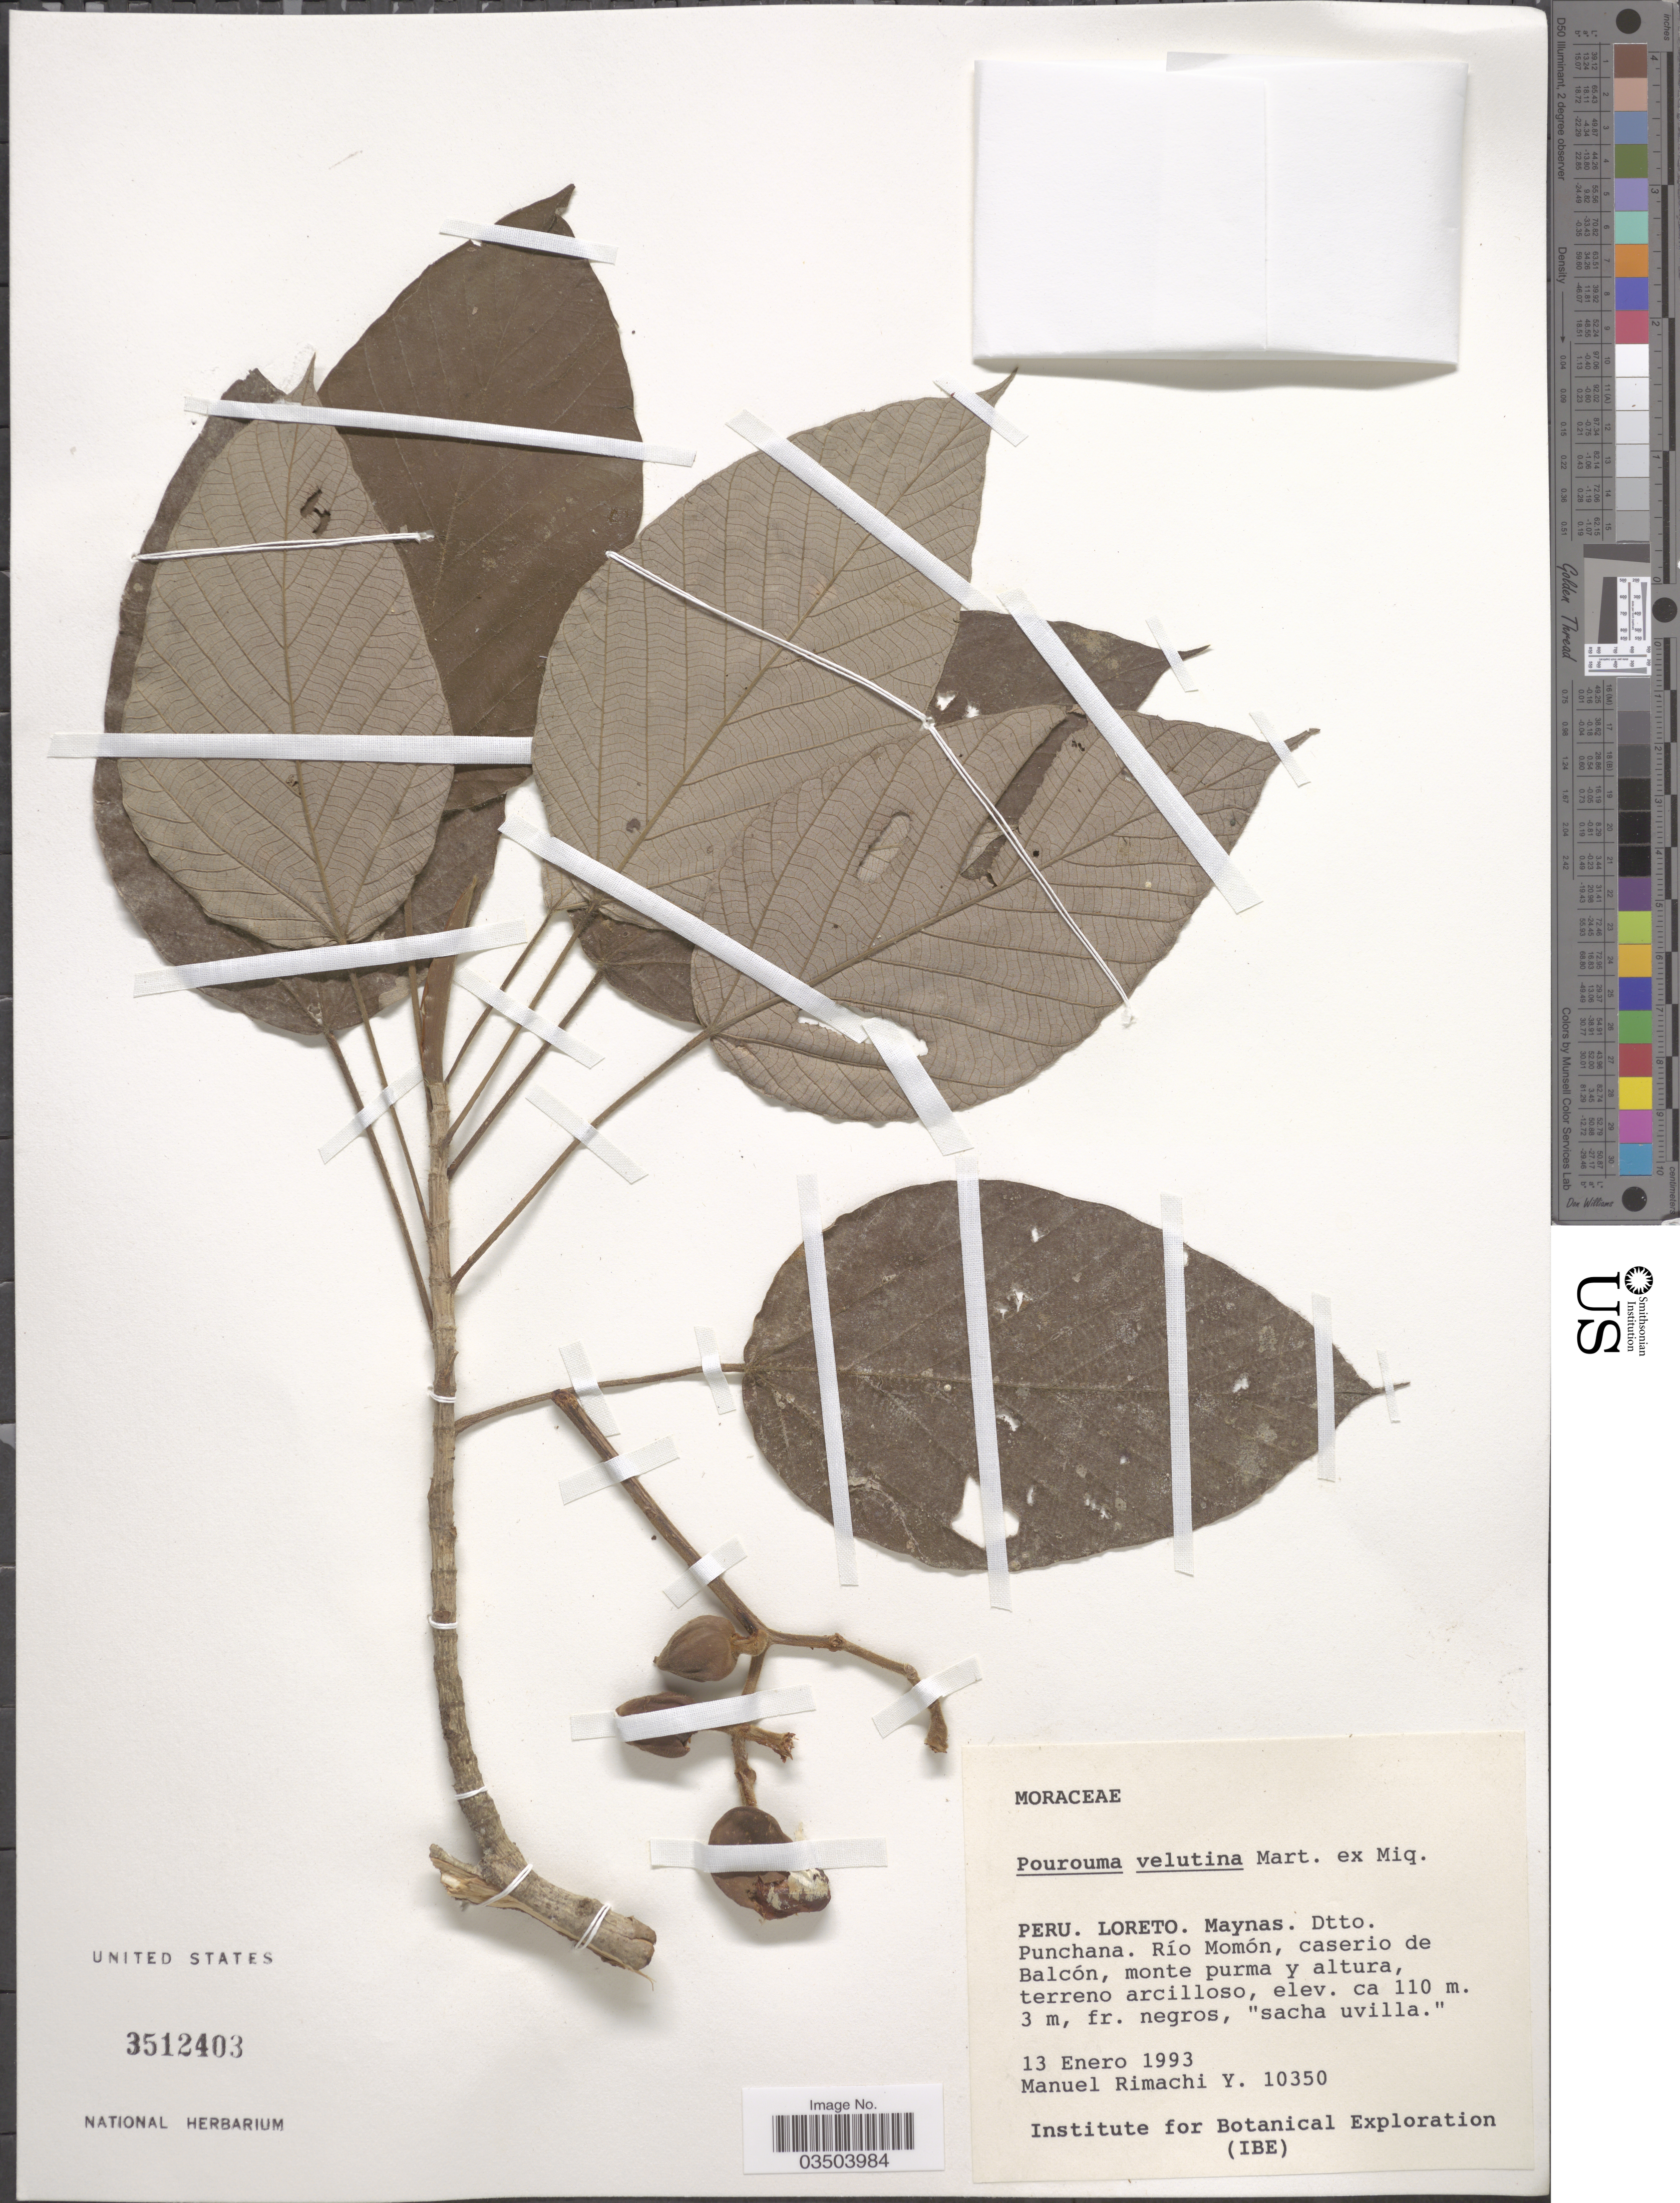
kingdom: Plantae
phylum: Tracheophyta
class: Magnoliopsida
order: Rosales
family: Urticaceae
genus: Pourouma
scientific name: Pourouma velutina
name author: Mart. ex Miq.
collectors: M. Rimachi Y.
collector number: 10350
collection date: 1993-01-13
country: Peru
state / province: Loreto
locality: Maynas. Dtto. Punchana. Río Momón, caserio de Balcón, monte purma y altura, terreno arcilloso.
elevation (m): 110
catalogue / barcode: US 3512403